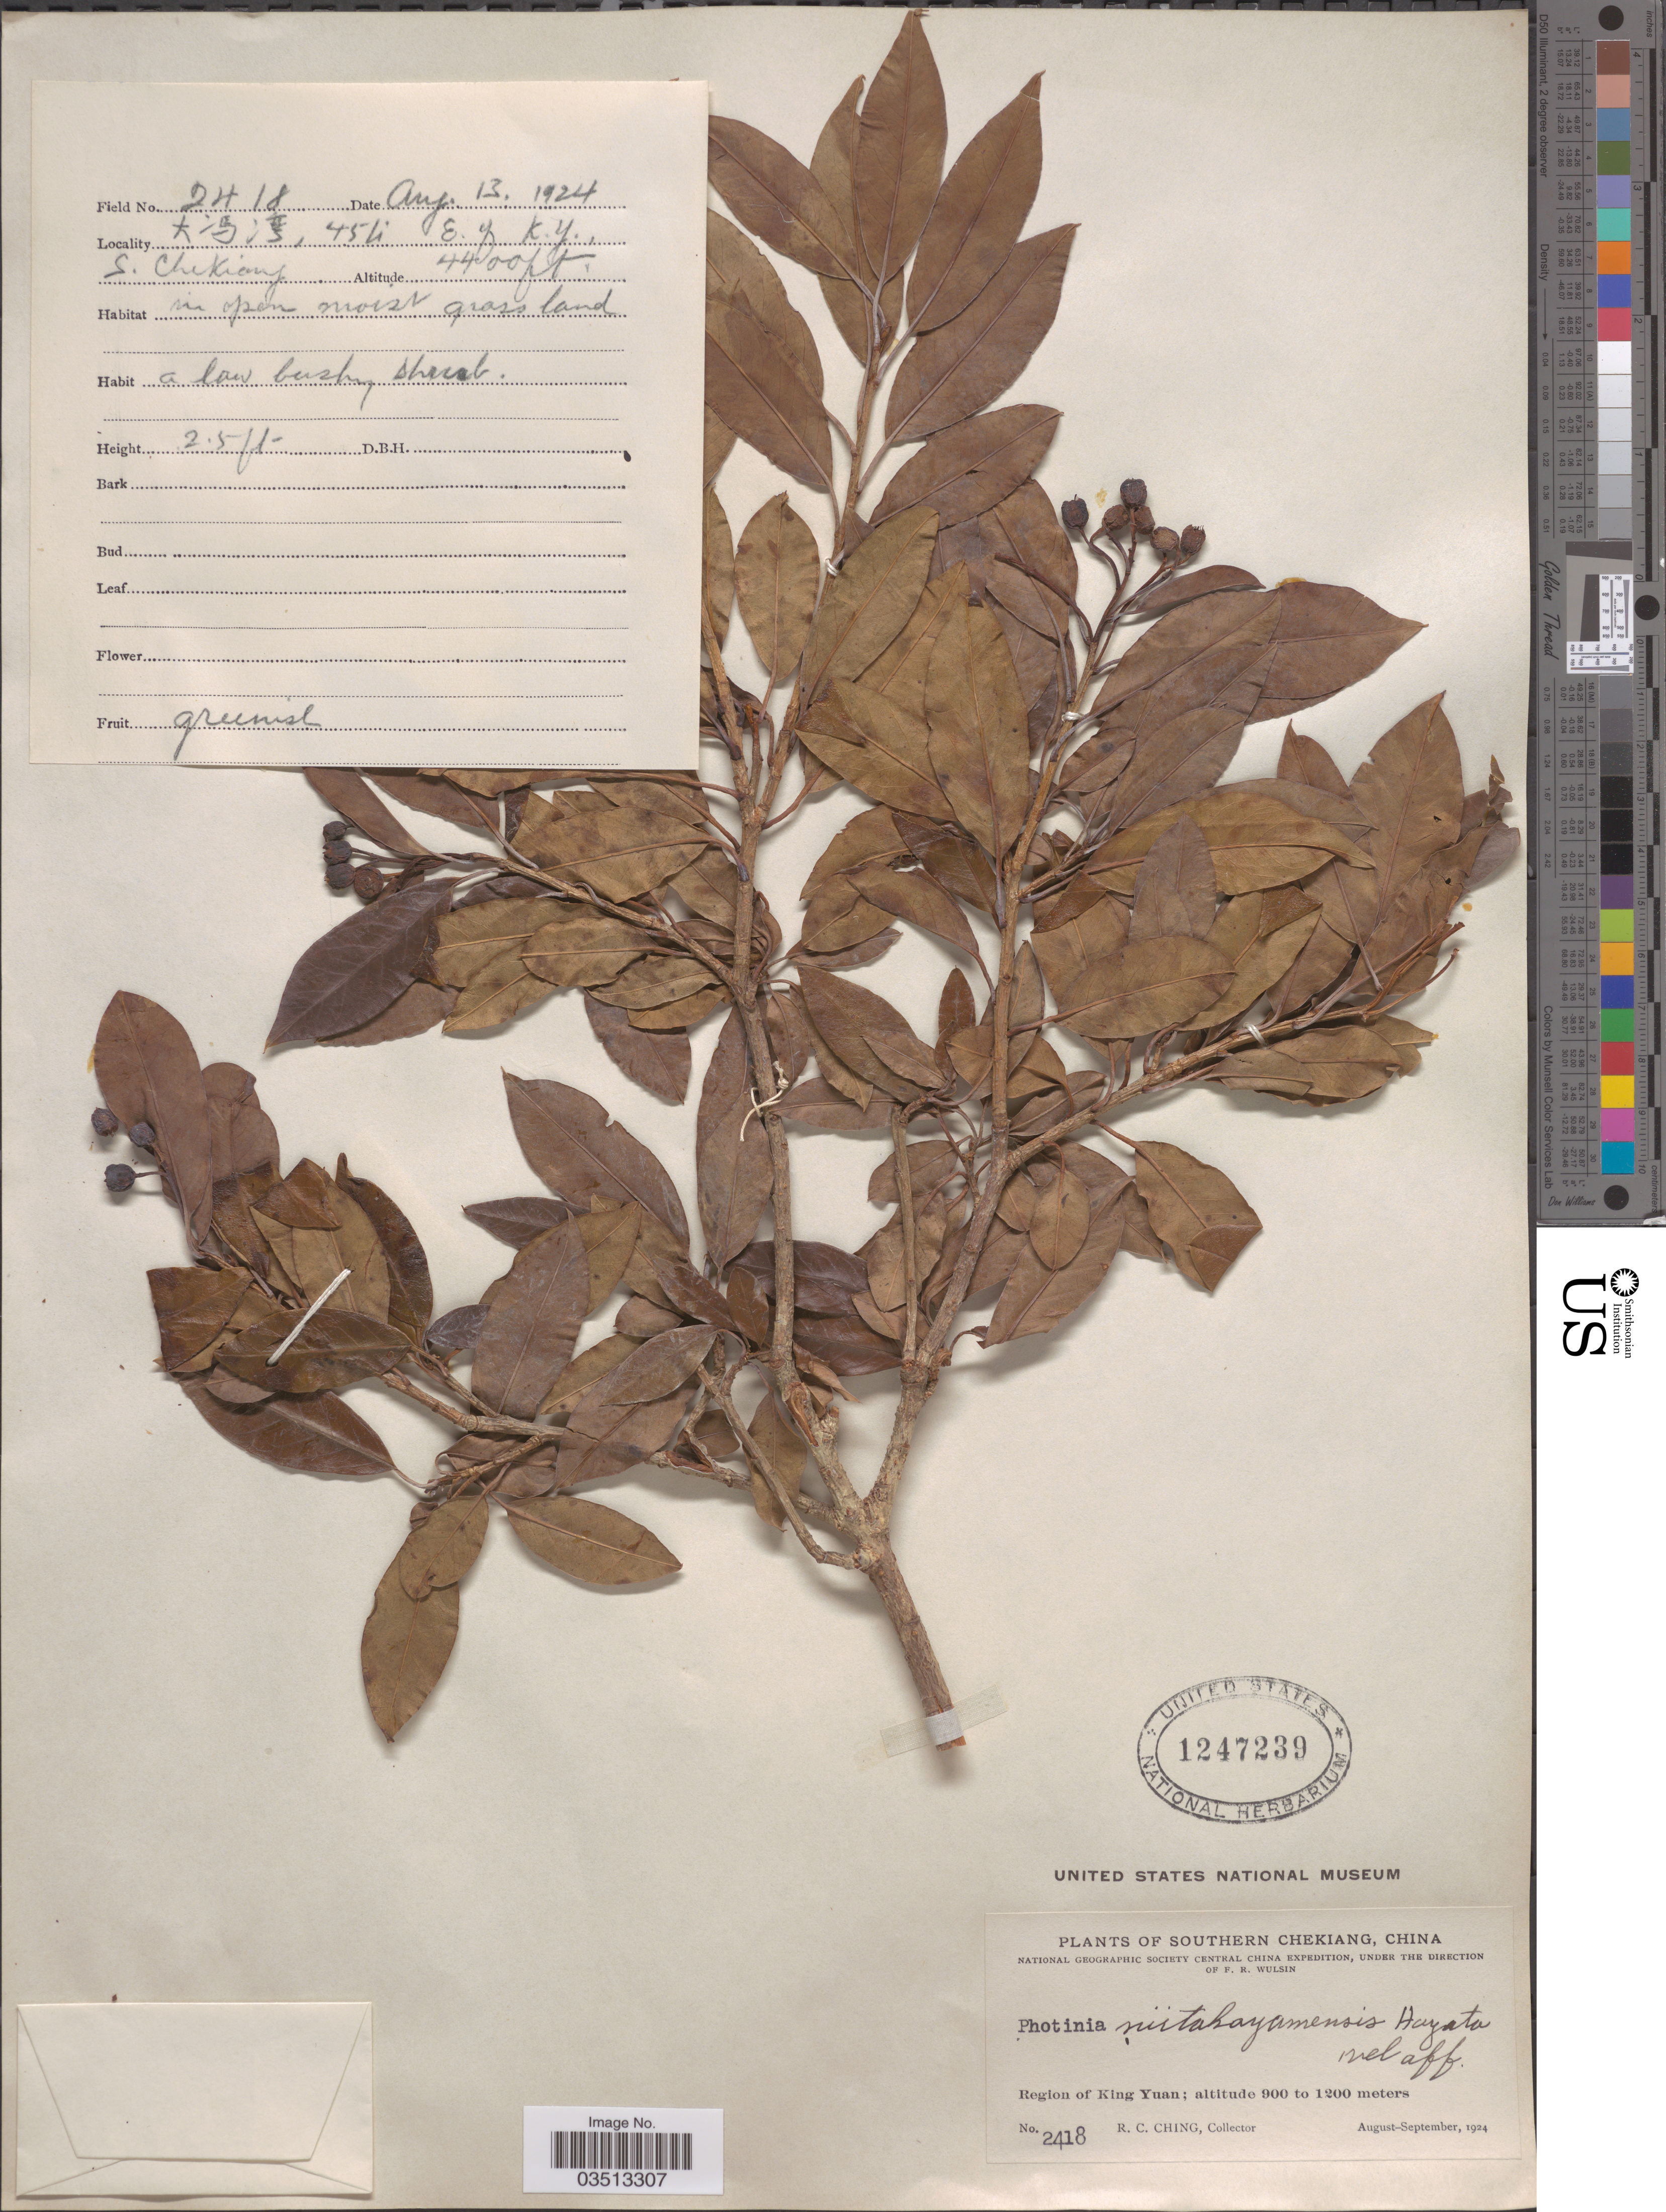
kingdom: Plantae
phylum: Tracheophyta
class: Magnoliopsida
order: Rosales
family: Rosaceae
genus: Stranvaesia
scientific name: Stranvaesia niitakayamensis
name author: (Hayata) Hayata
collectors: R. C. Ching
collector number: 2418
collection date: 1924-08-13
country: China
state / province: Zhejiang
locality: X, 45 li E. of K.Y., Southern Chekiang. Region of King Yuan.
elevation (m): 1341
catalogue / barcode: US 1247239